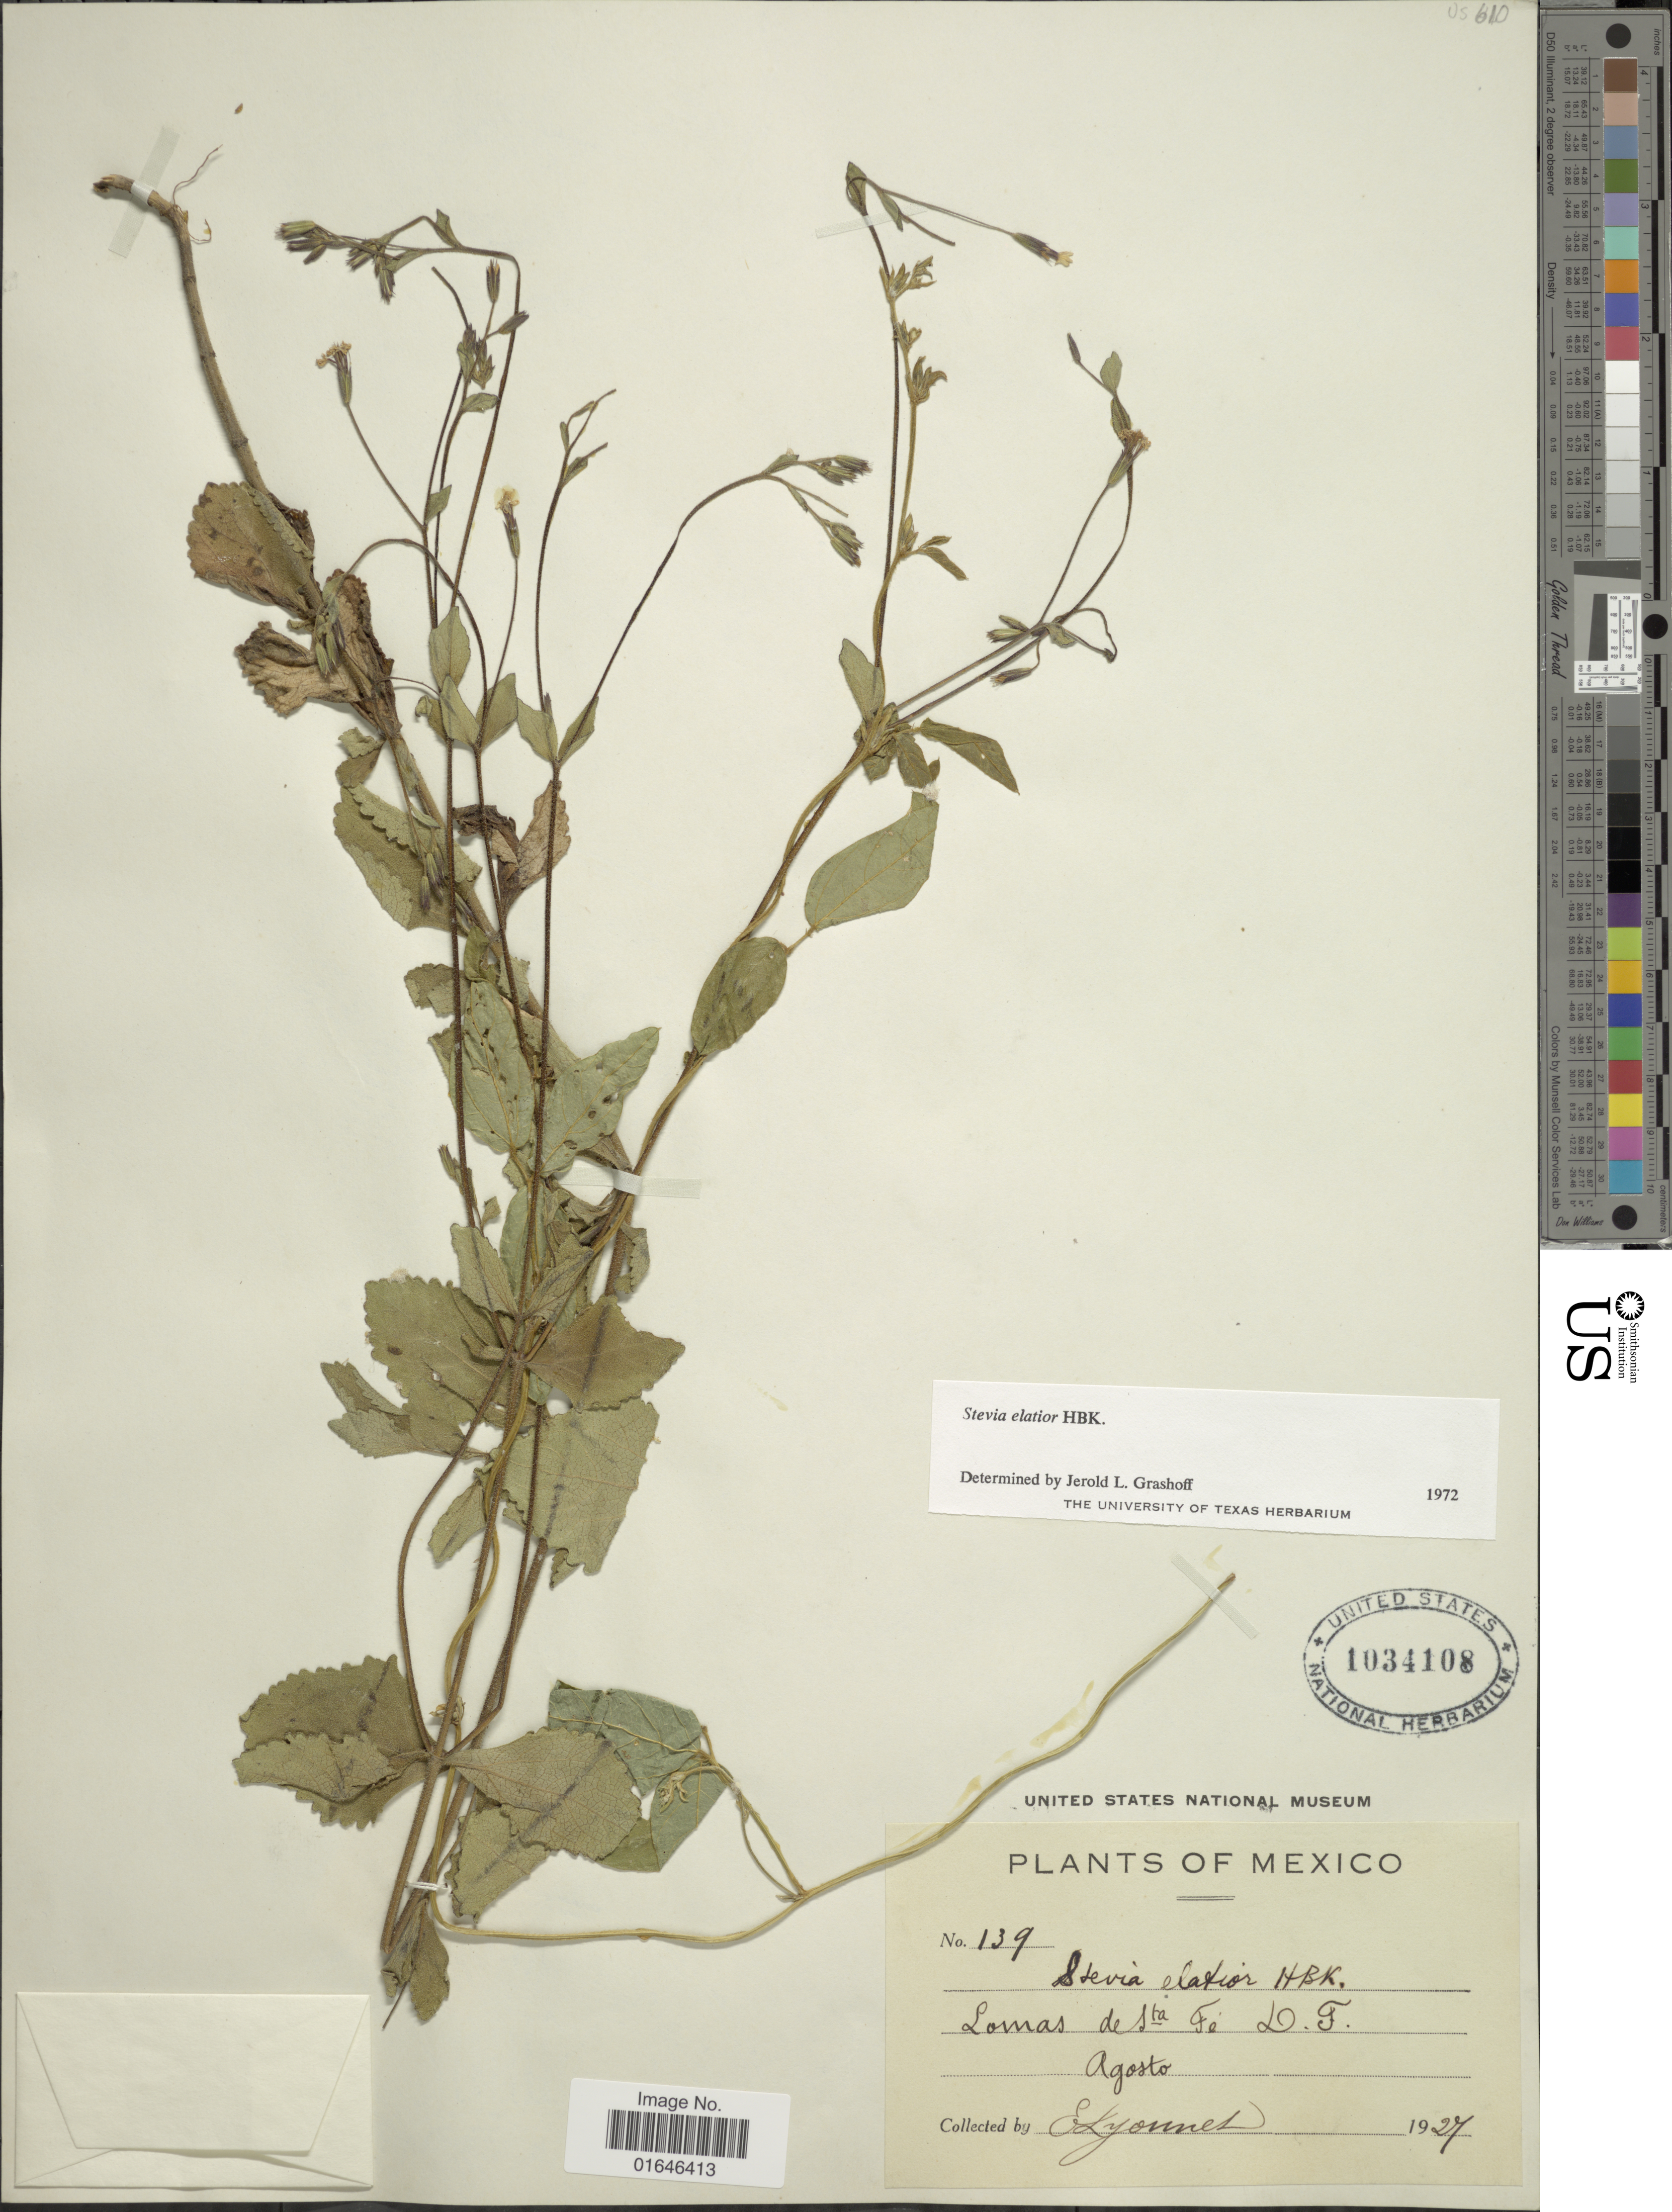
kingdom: Plantae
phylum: Tracheophyta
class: Magnoliopsida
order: Asterales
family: Asteraceae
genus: Stevia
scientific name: Stevia elatior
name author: Kunth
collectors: E. Lyonnet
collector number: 139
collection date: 1927-08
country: Mexico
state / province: Distrito Federal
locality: Lomas de Sta Fé D.F.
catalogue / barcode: US 1034108